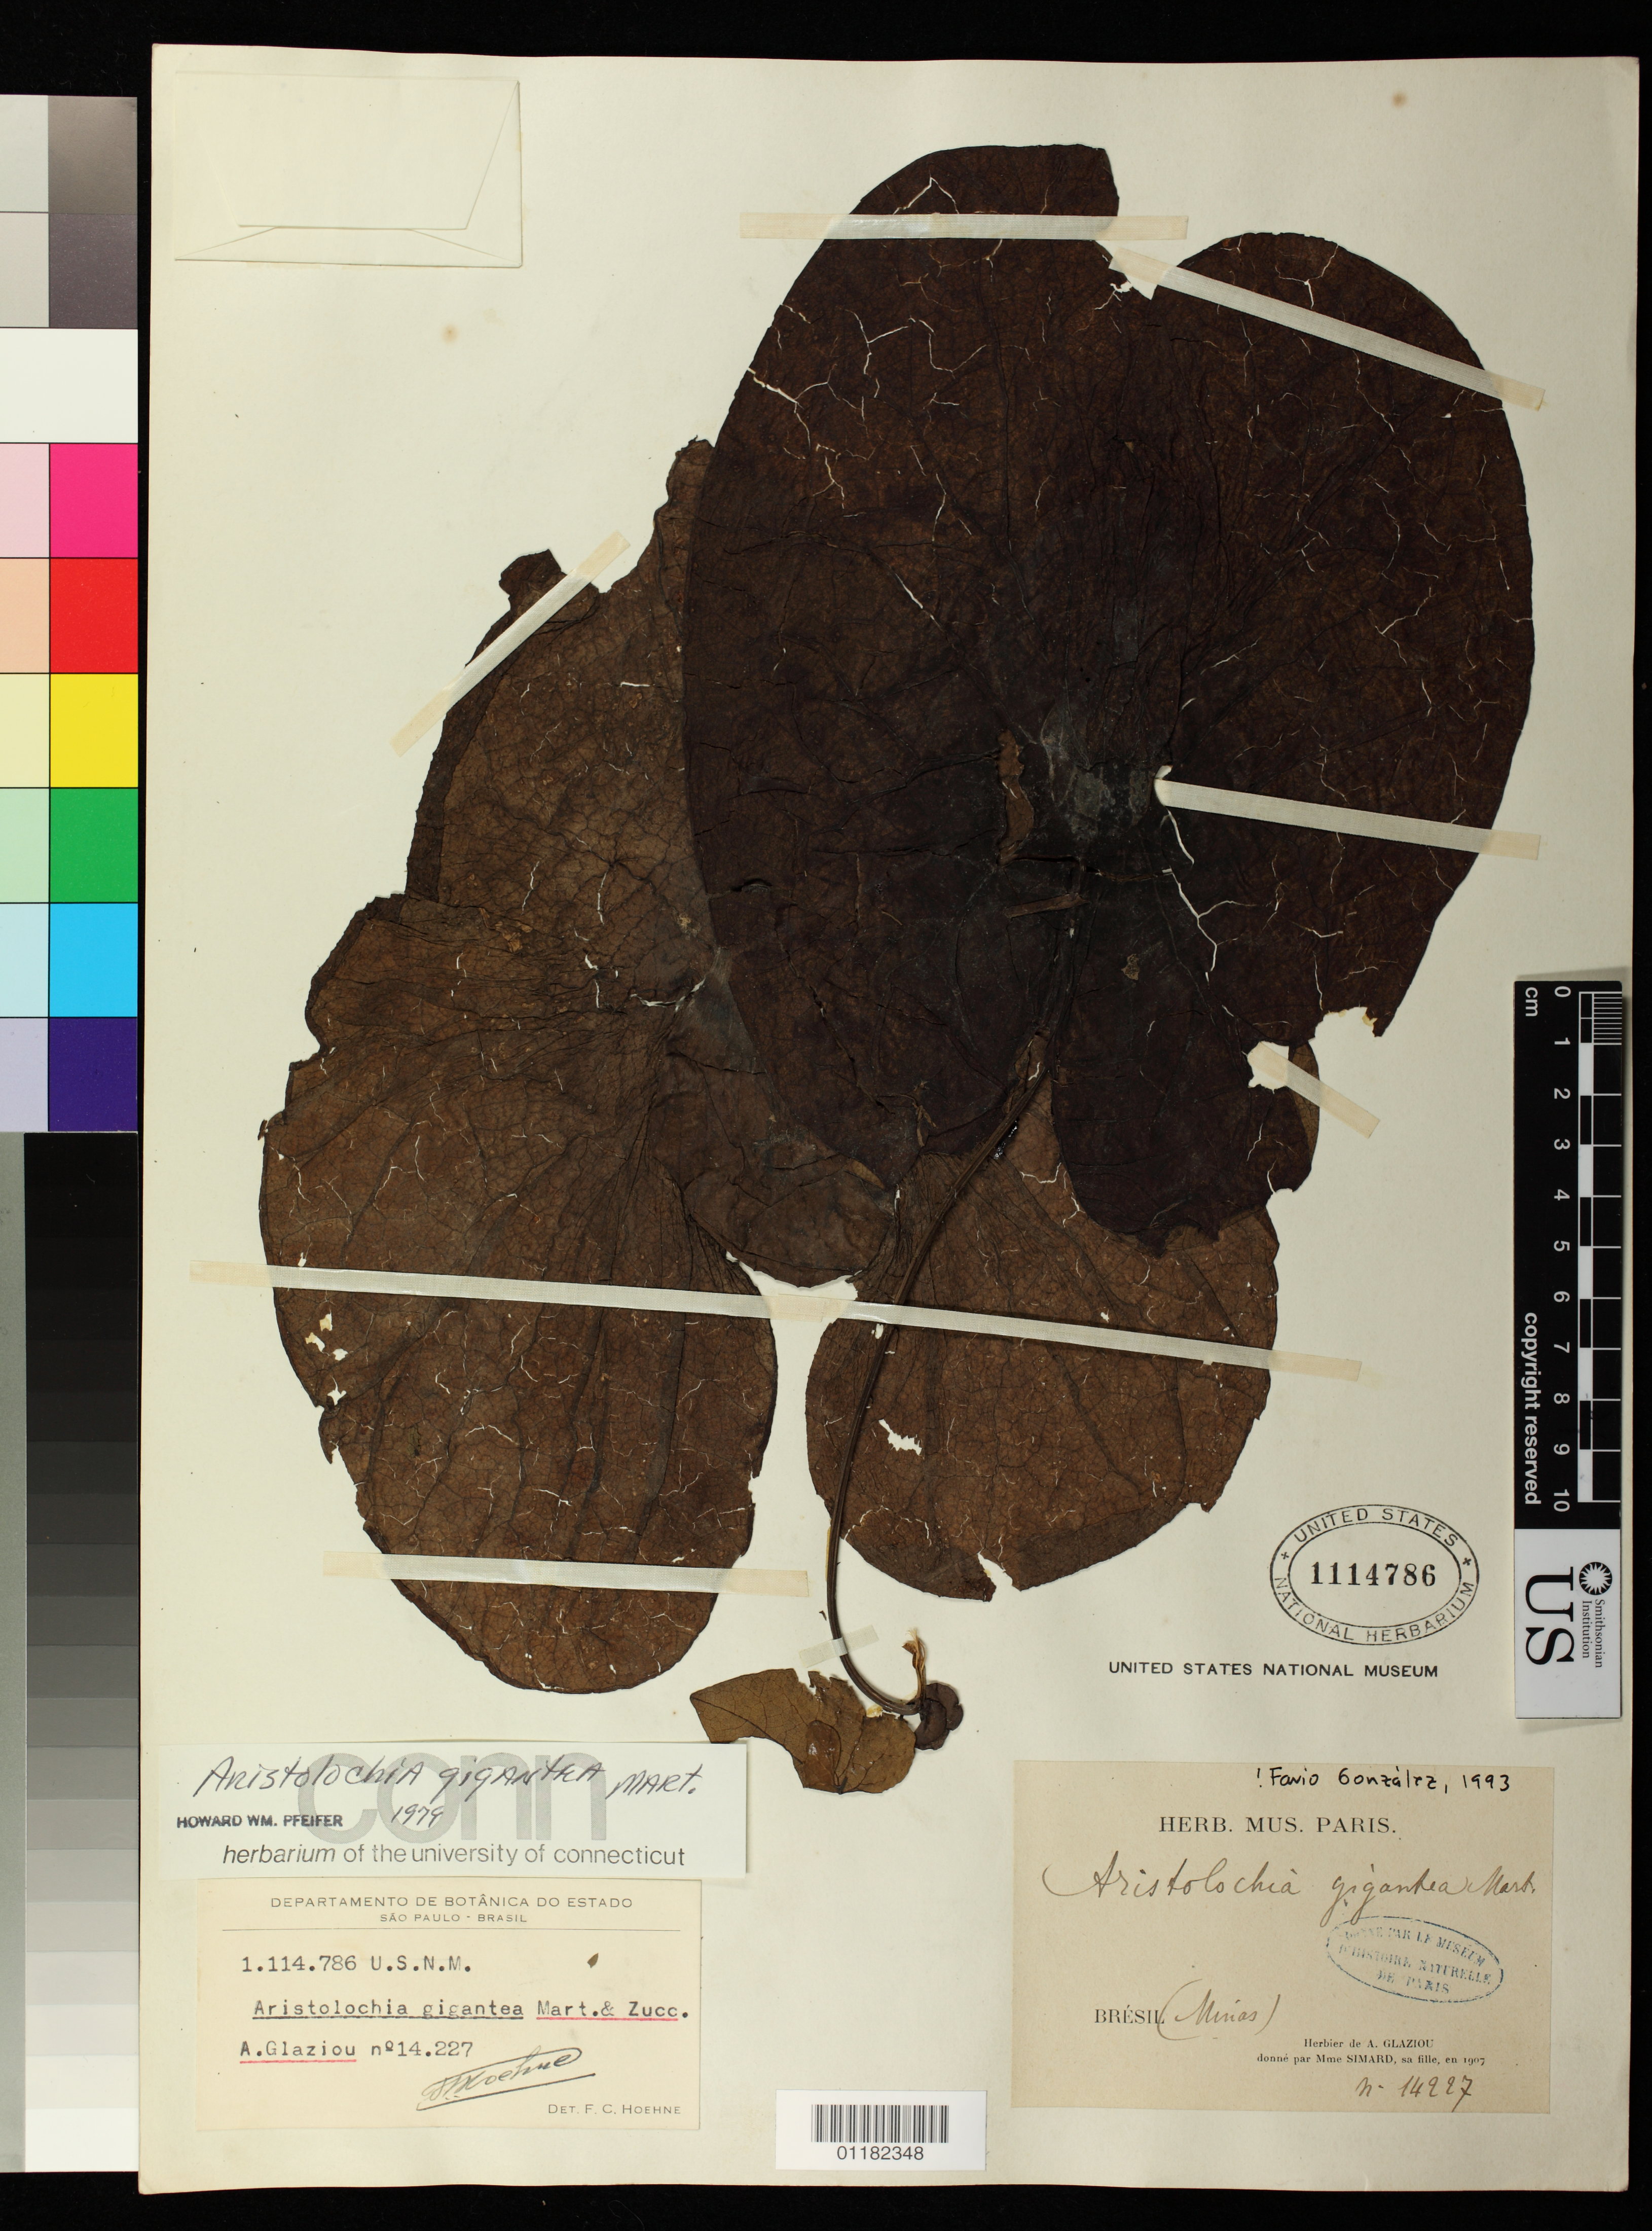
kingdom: Plantae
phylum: Tracheophyta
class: Magnoliopsida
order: Piperales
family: Aristolochiaceae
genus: Aristolochia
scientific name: Aristolochia gigantea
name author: Mart.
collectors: A. F. M. Glaziou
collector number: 14227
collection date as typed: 1907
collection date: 1907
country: Brazil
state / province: Minas Gerais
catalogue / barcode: US 1114786